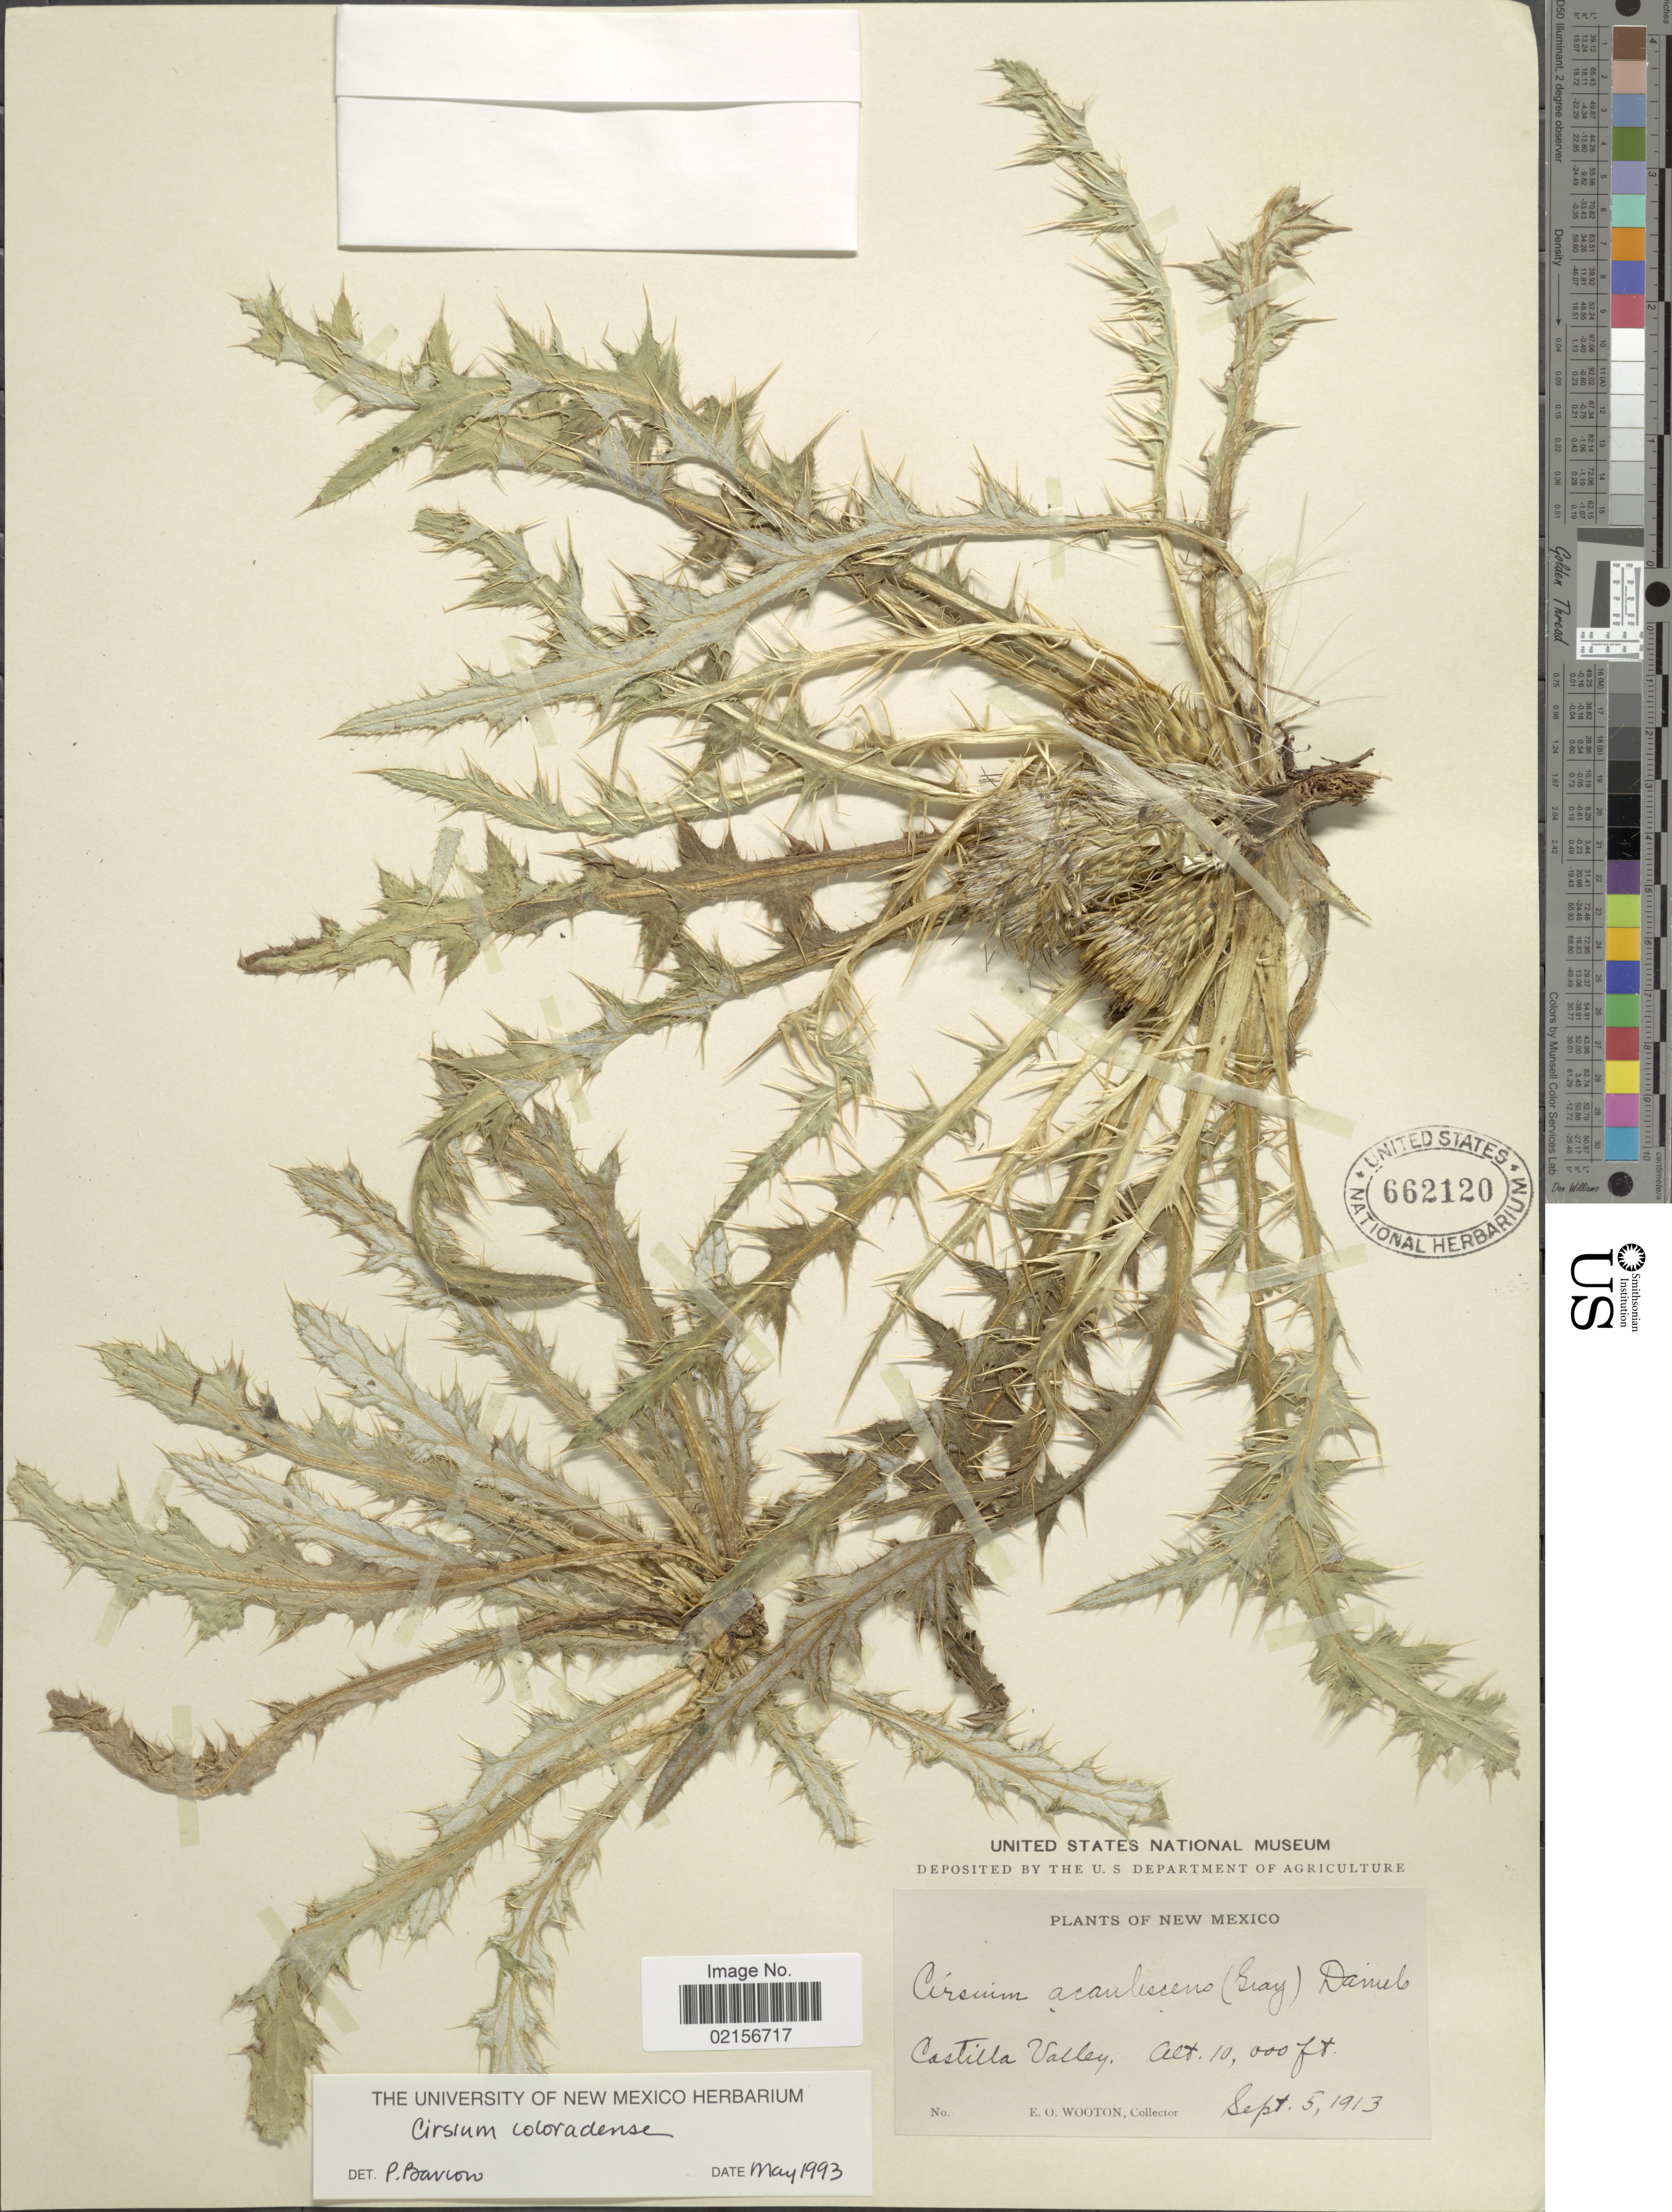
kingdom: Plantae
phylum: Tracheophyta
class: Magnoliopsida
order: Asterales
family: Asteraceae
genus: Cirsium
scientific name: Cirsium scariosum var. coloradense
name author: (Rydb.) D.J. Keil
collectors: E. O. Wooton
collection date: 1913-09-05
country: United States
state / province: New Mexico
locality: Castilla Valley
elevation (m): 3048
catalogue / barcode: US 662120